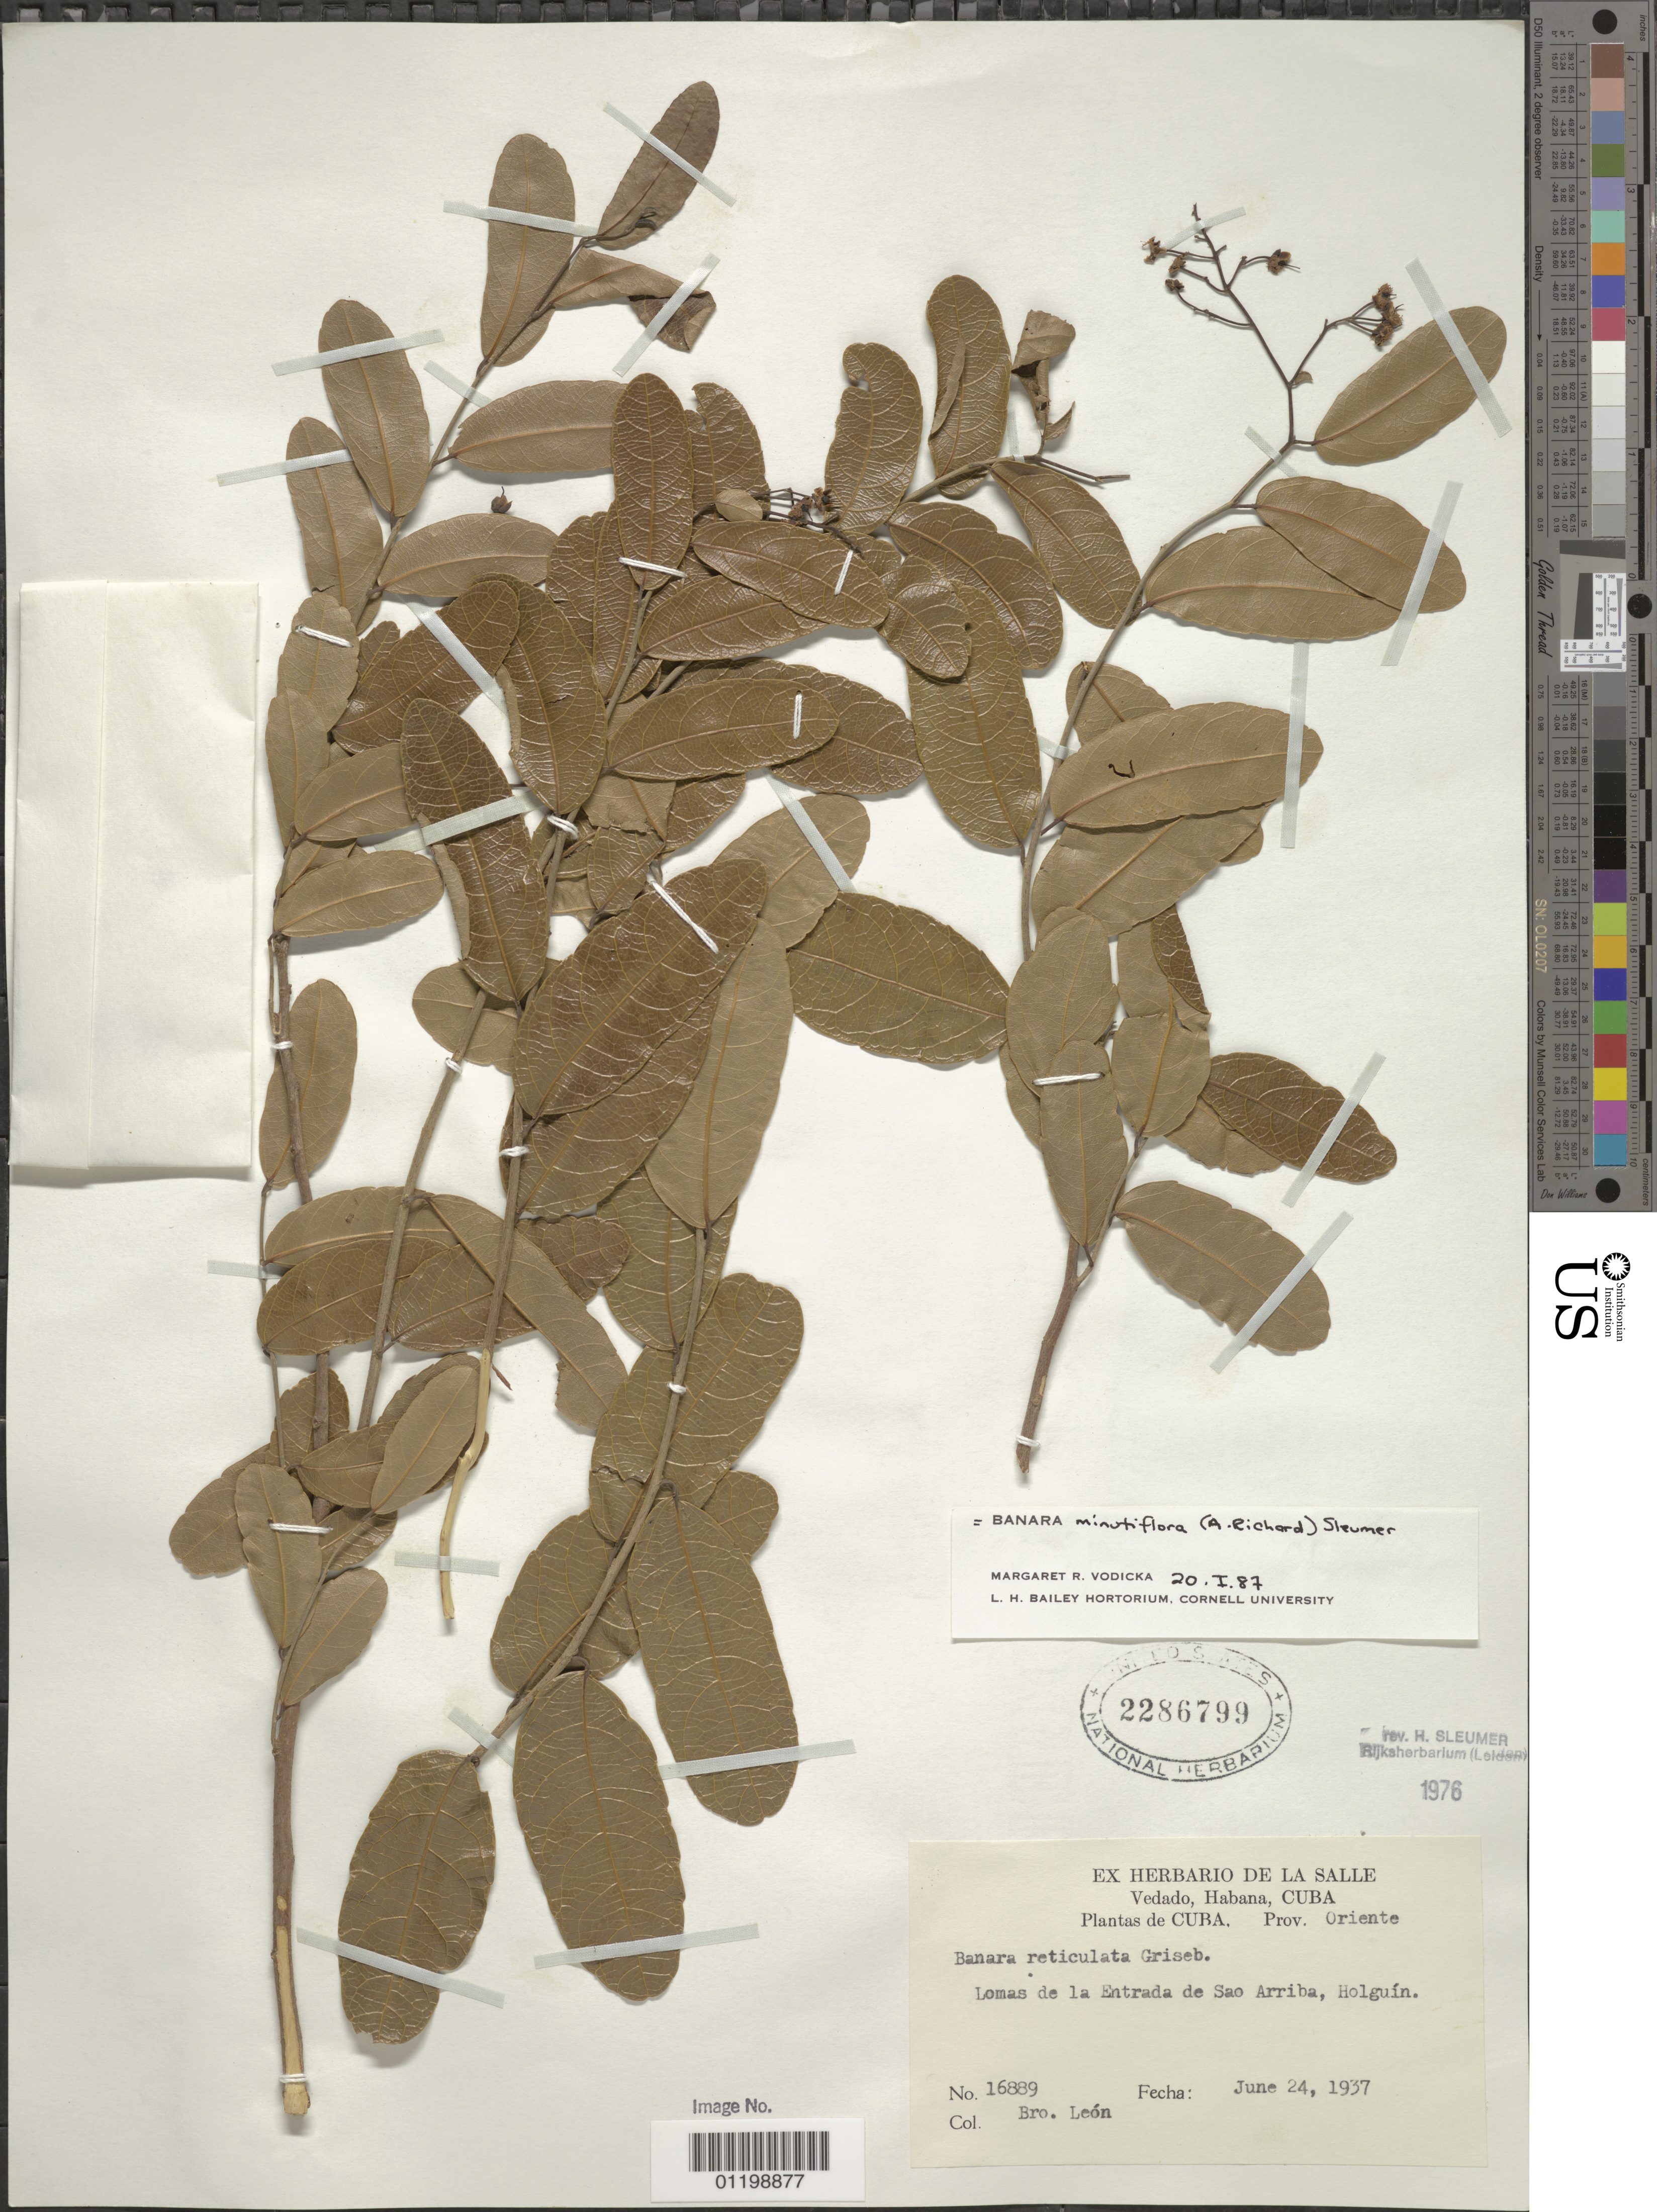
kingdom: Plantae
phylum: Tracheophyta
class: Magnoliopsida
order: Malpighiales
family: Salicaceae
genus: Banara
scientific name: Banara minutiflora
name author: (A. Rich.) Sleumer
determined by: Vodicka, M. R.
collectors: Bro. León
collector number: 16889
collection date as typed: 24 Jun 1937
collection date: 1937-06-24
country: Cuba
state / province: Oriente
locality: Loma de la Entrada de Sao Arriba, Holguín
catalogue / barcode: US 2286799